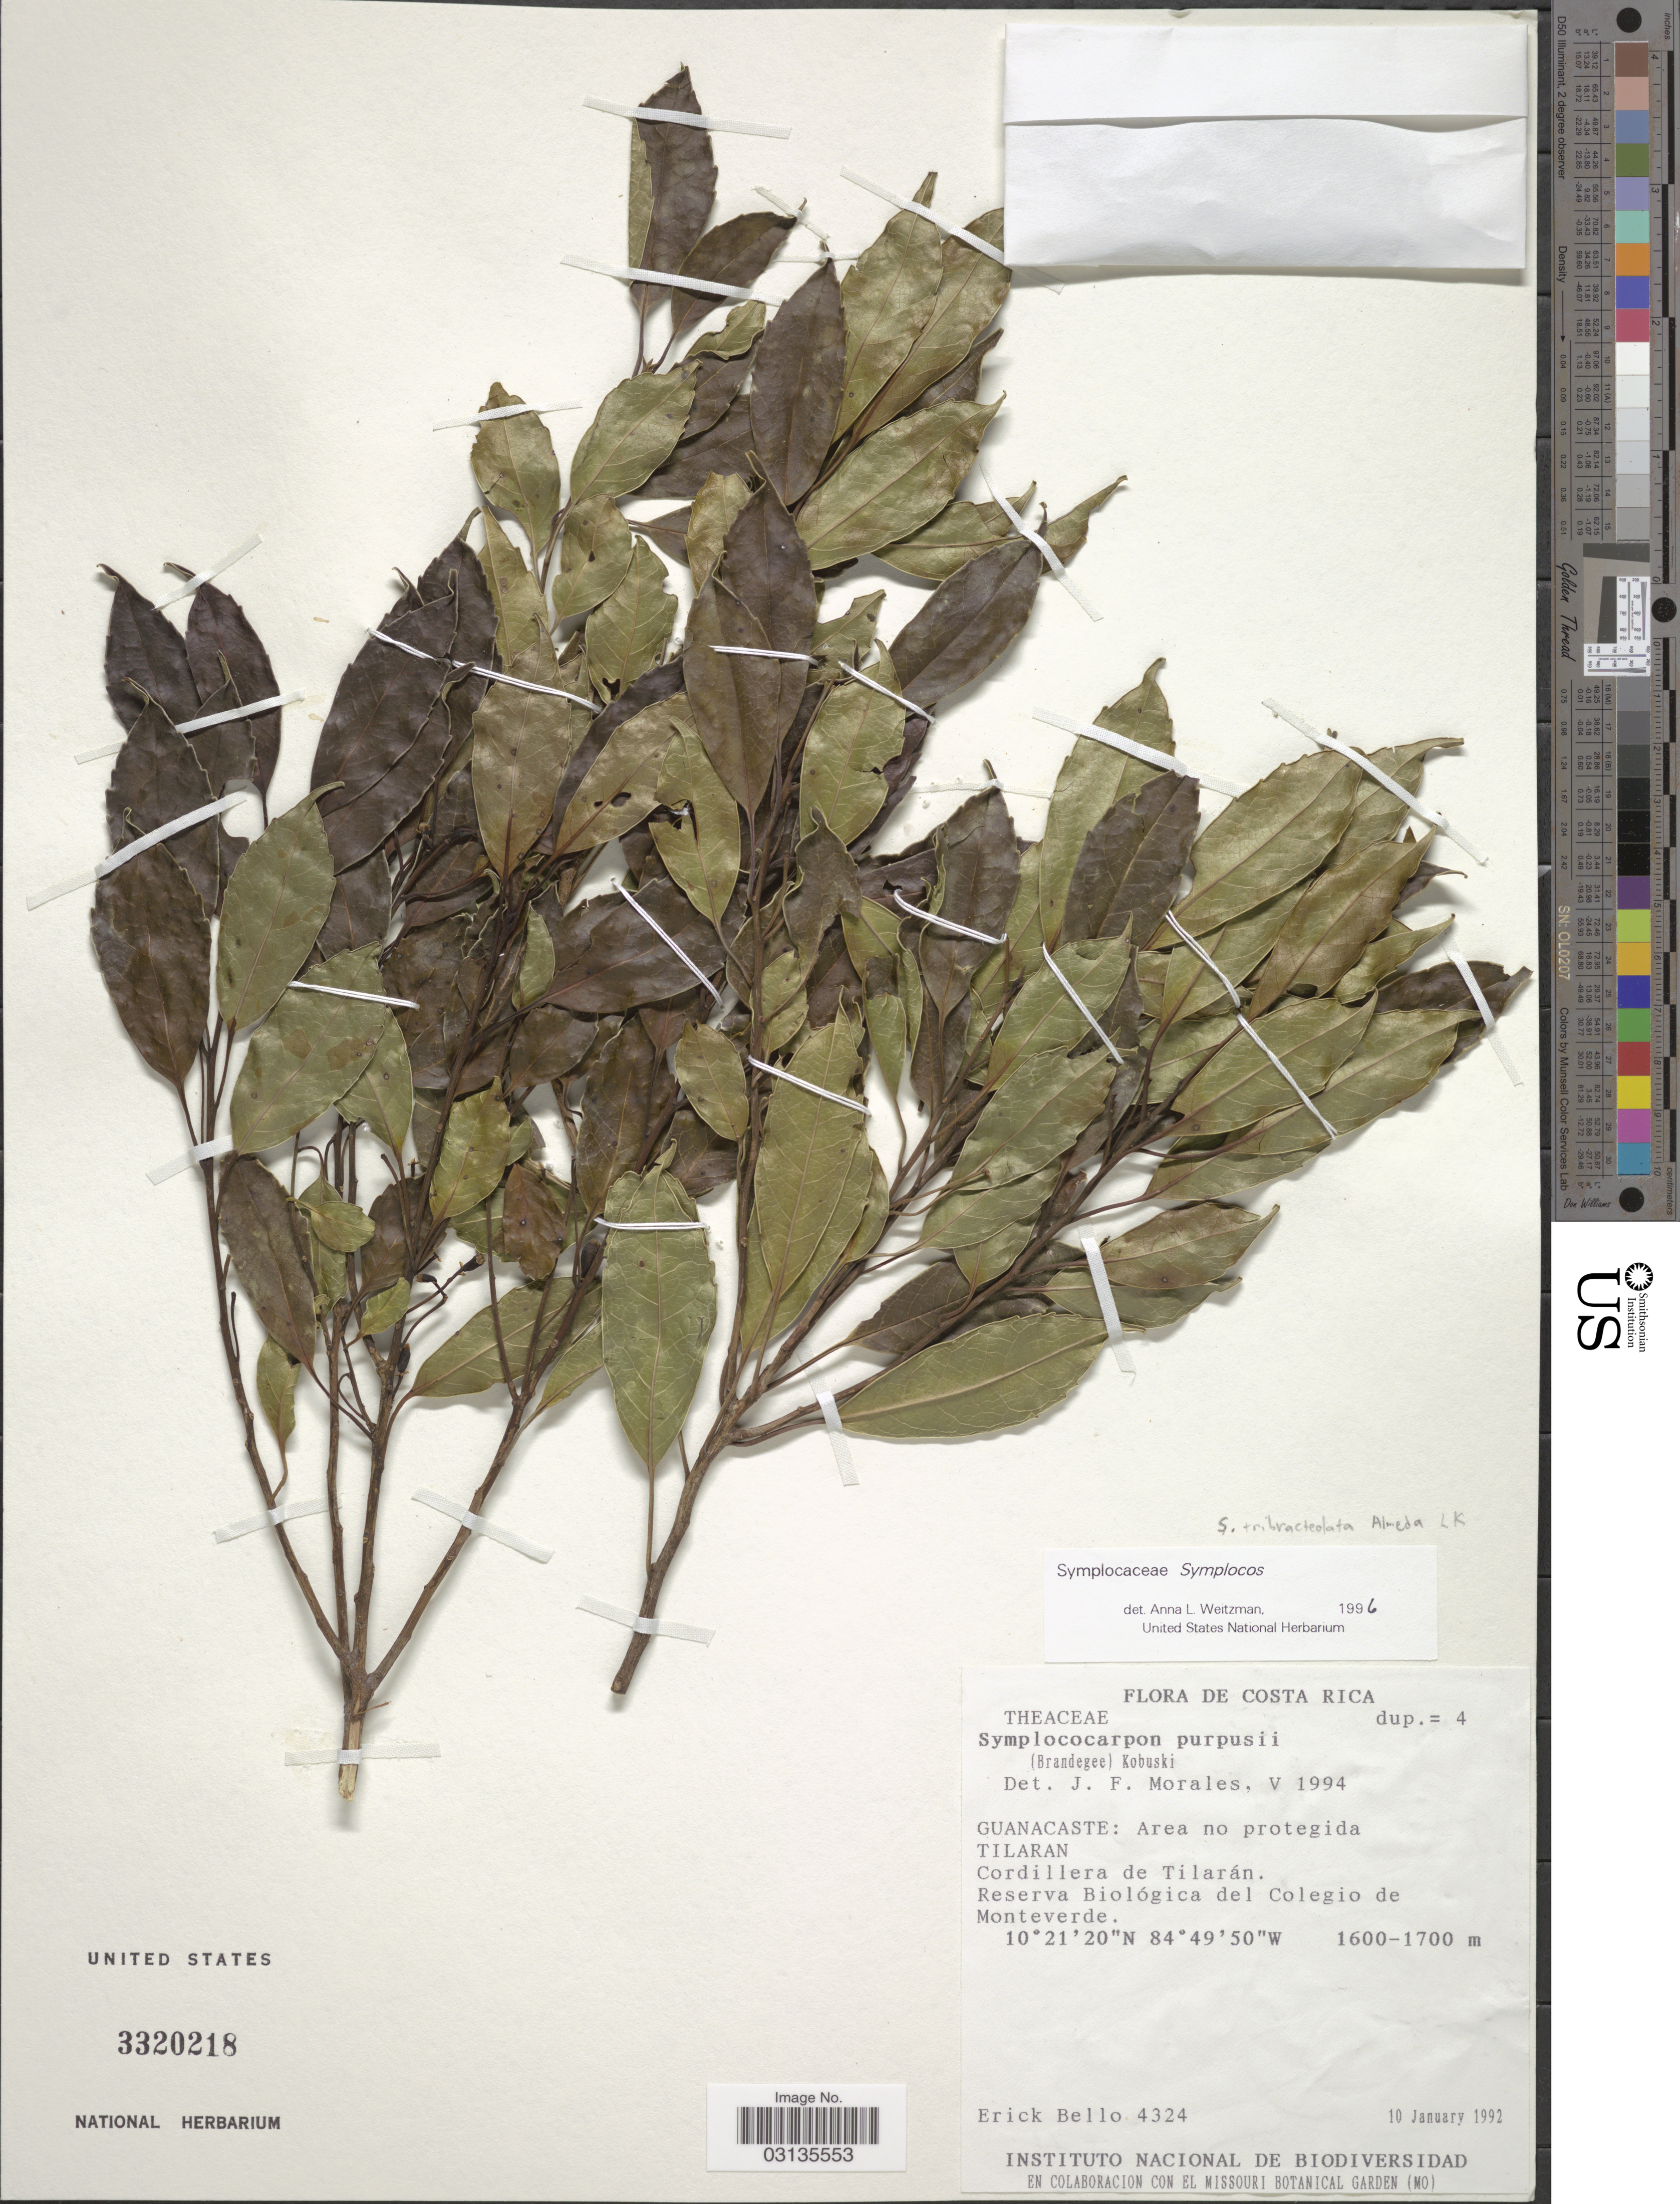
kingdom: Plantae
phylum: Tracheophyta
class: Magnoliopsida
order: Ericales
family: Symplocaceae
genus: Symplocos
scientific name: Symplocos tribracteolata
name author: Almeda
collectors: E. Bello C.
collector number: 4324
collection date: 1992-01-10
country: Costa Rica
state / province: Guanacaste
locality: Area no protegida Tilaran. Cordillera de Tilarán. Reserva Biológica del Colegio de Monteverde.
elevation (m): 1600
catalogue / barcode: US 3320218